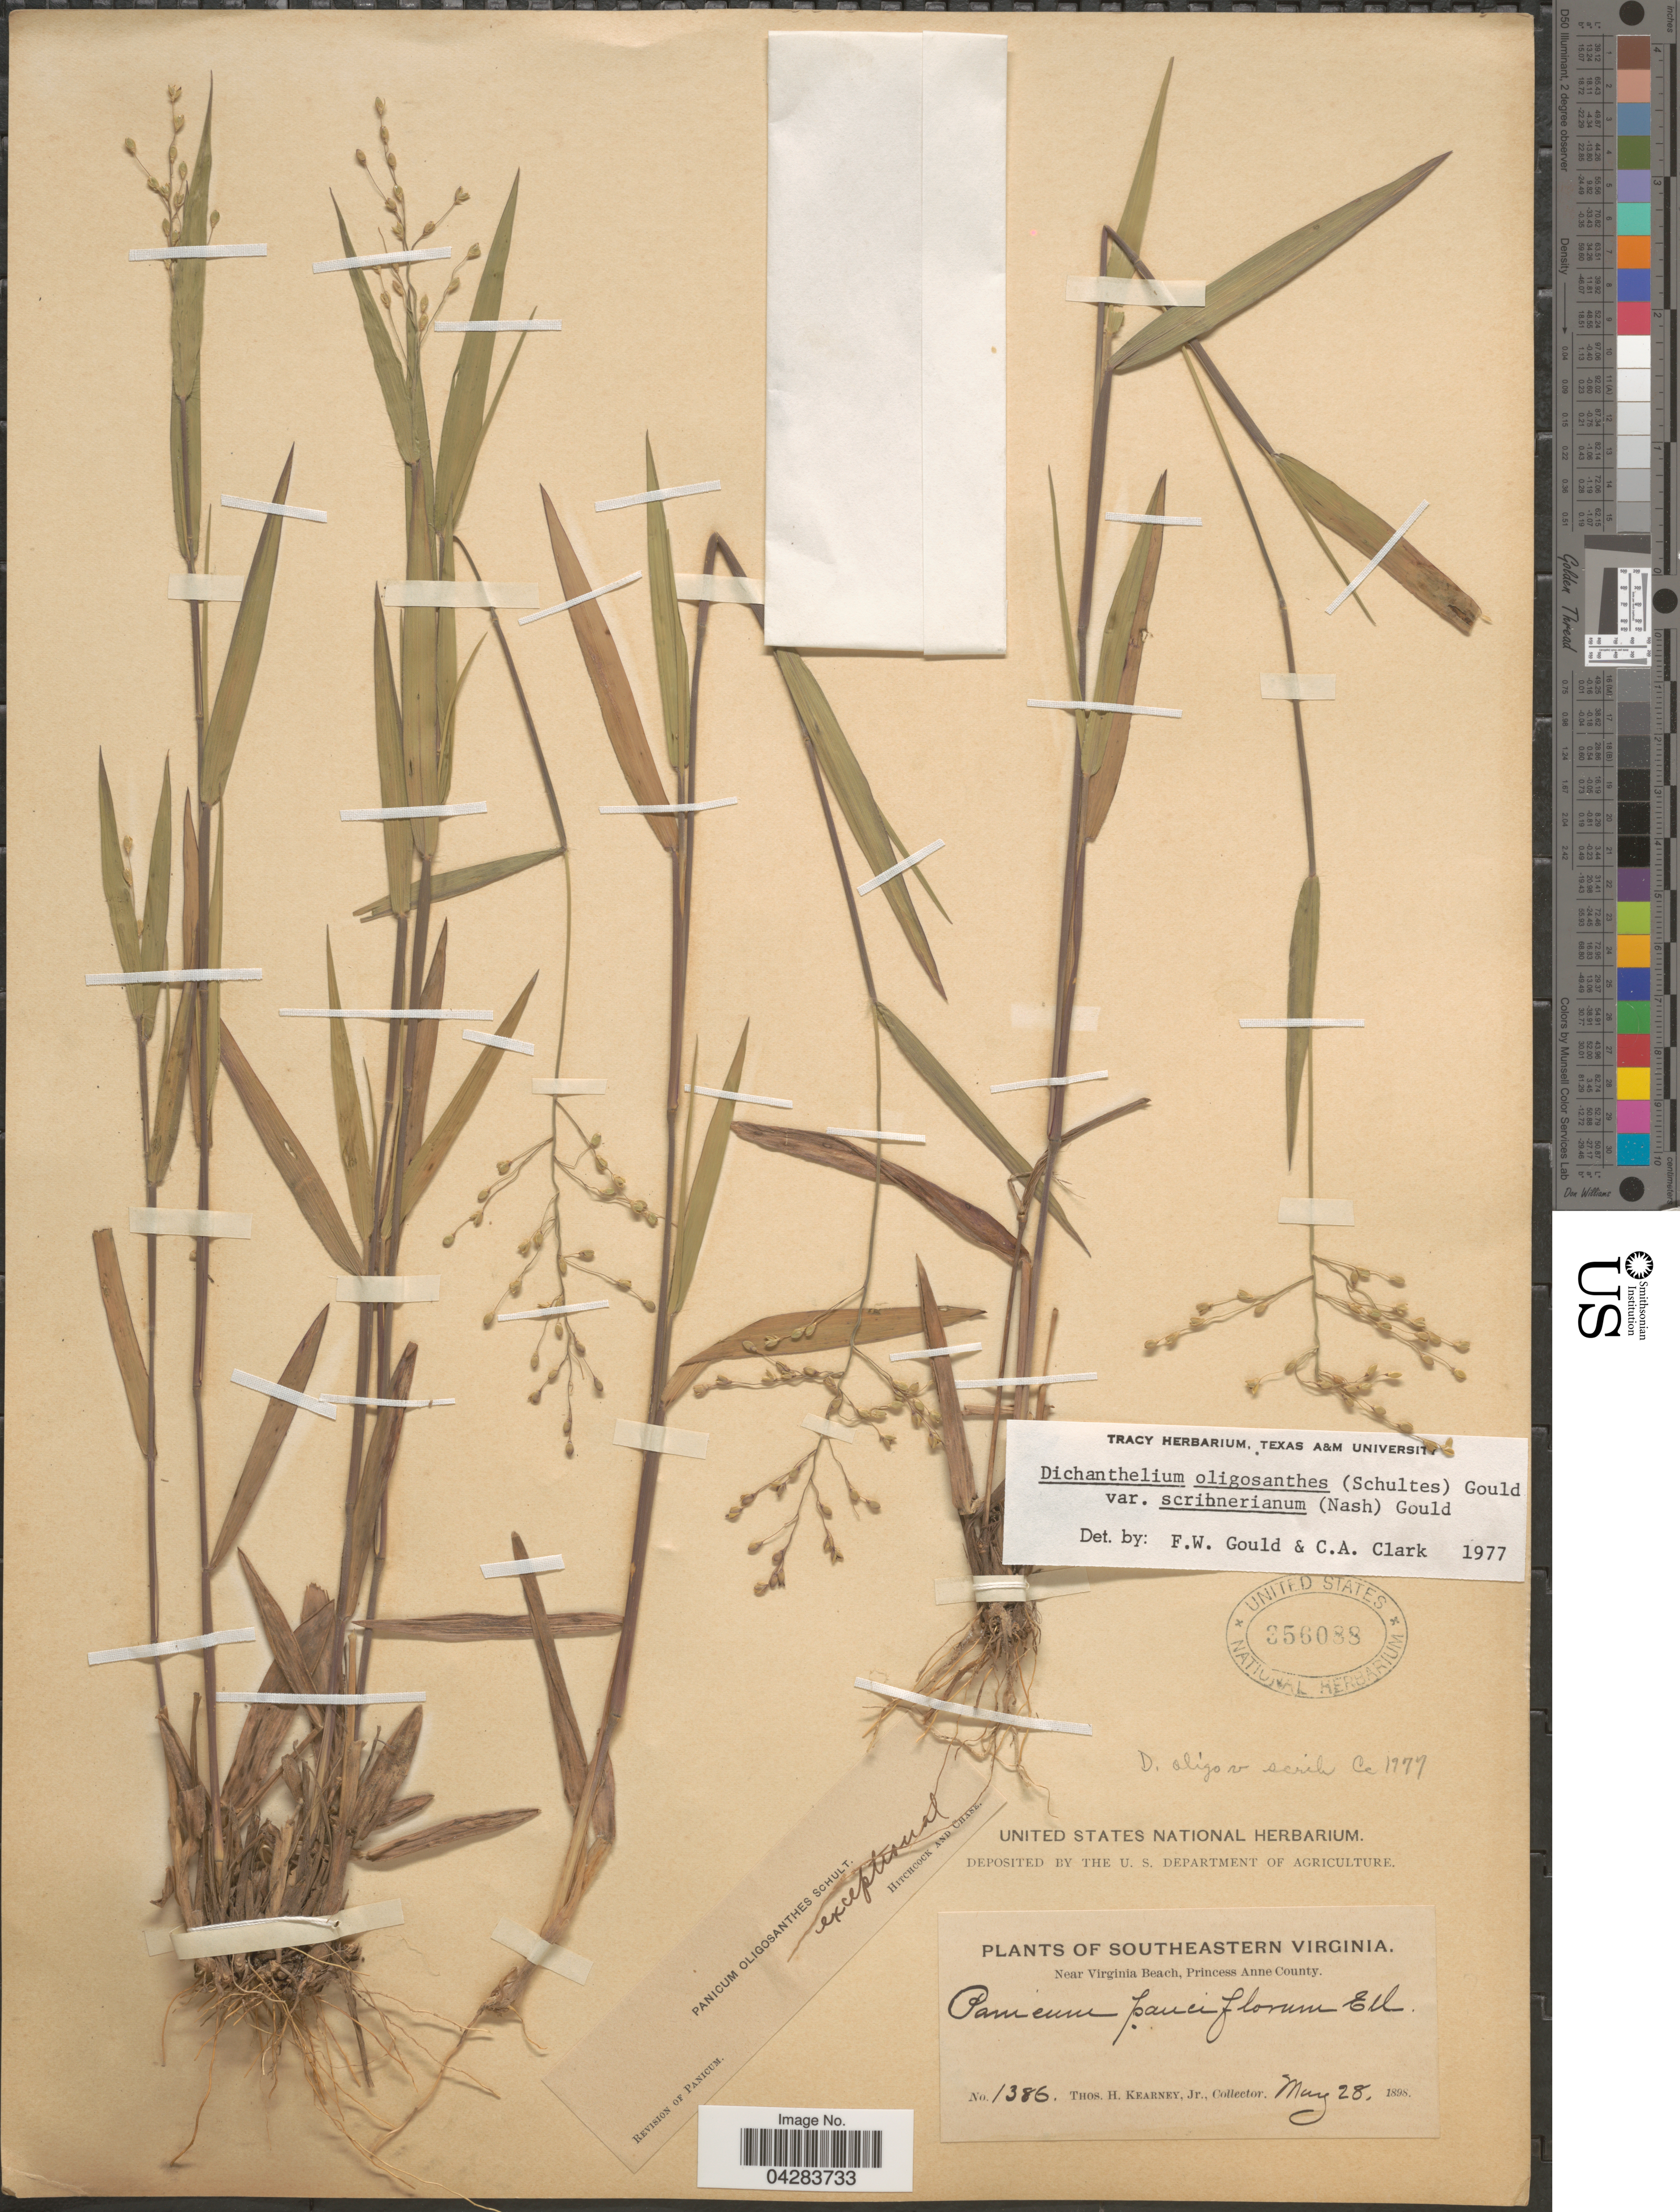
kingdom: Plantae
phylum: Tracheophyta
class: Liliopsida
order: Poales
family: Poaceae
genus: Dichanthelium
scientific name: Dichanthelium oligosanthes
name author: (Schult.) Gould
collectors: T. H. Kearney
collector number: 1386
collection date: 1898-05-28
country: United States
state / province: Virginia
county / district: City of Virginia Beach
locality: Southeastern Virginia. Near Virginia Beach, Princess Anne (=historic county name) County.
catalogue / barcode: US 356088